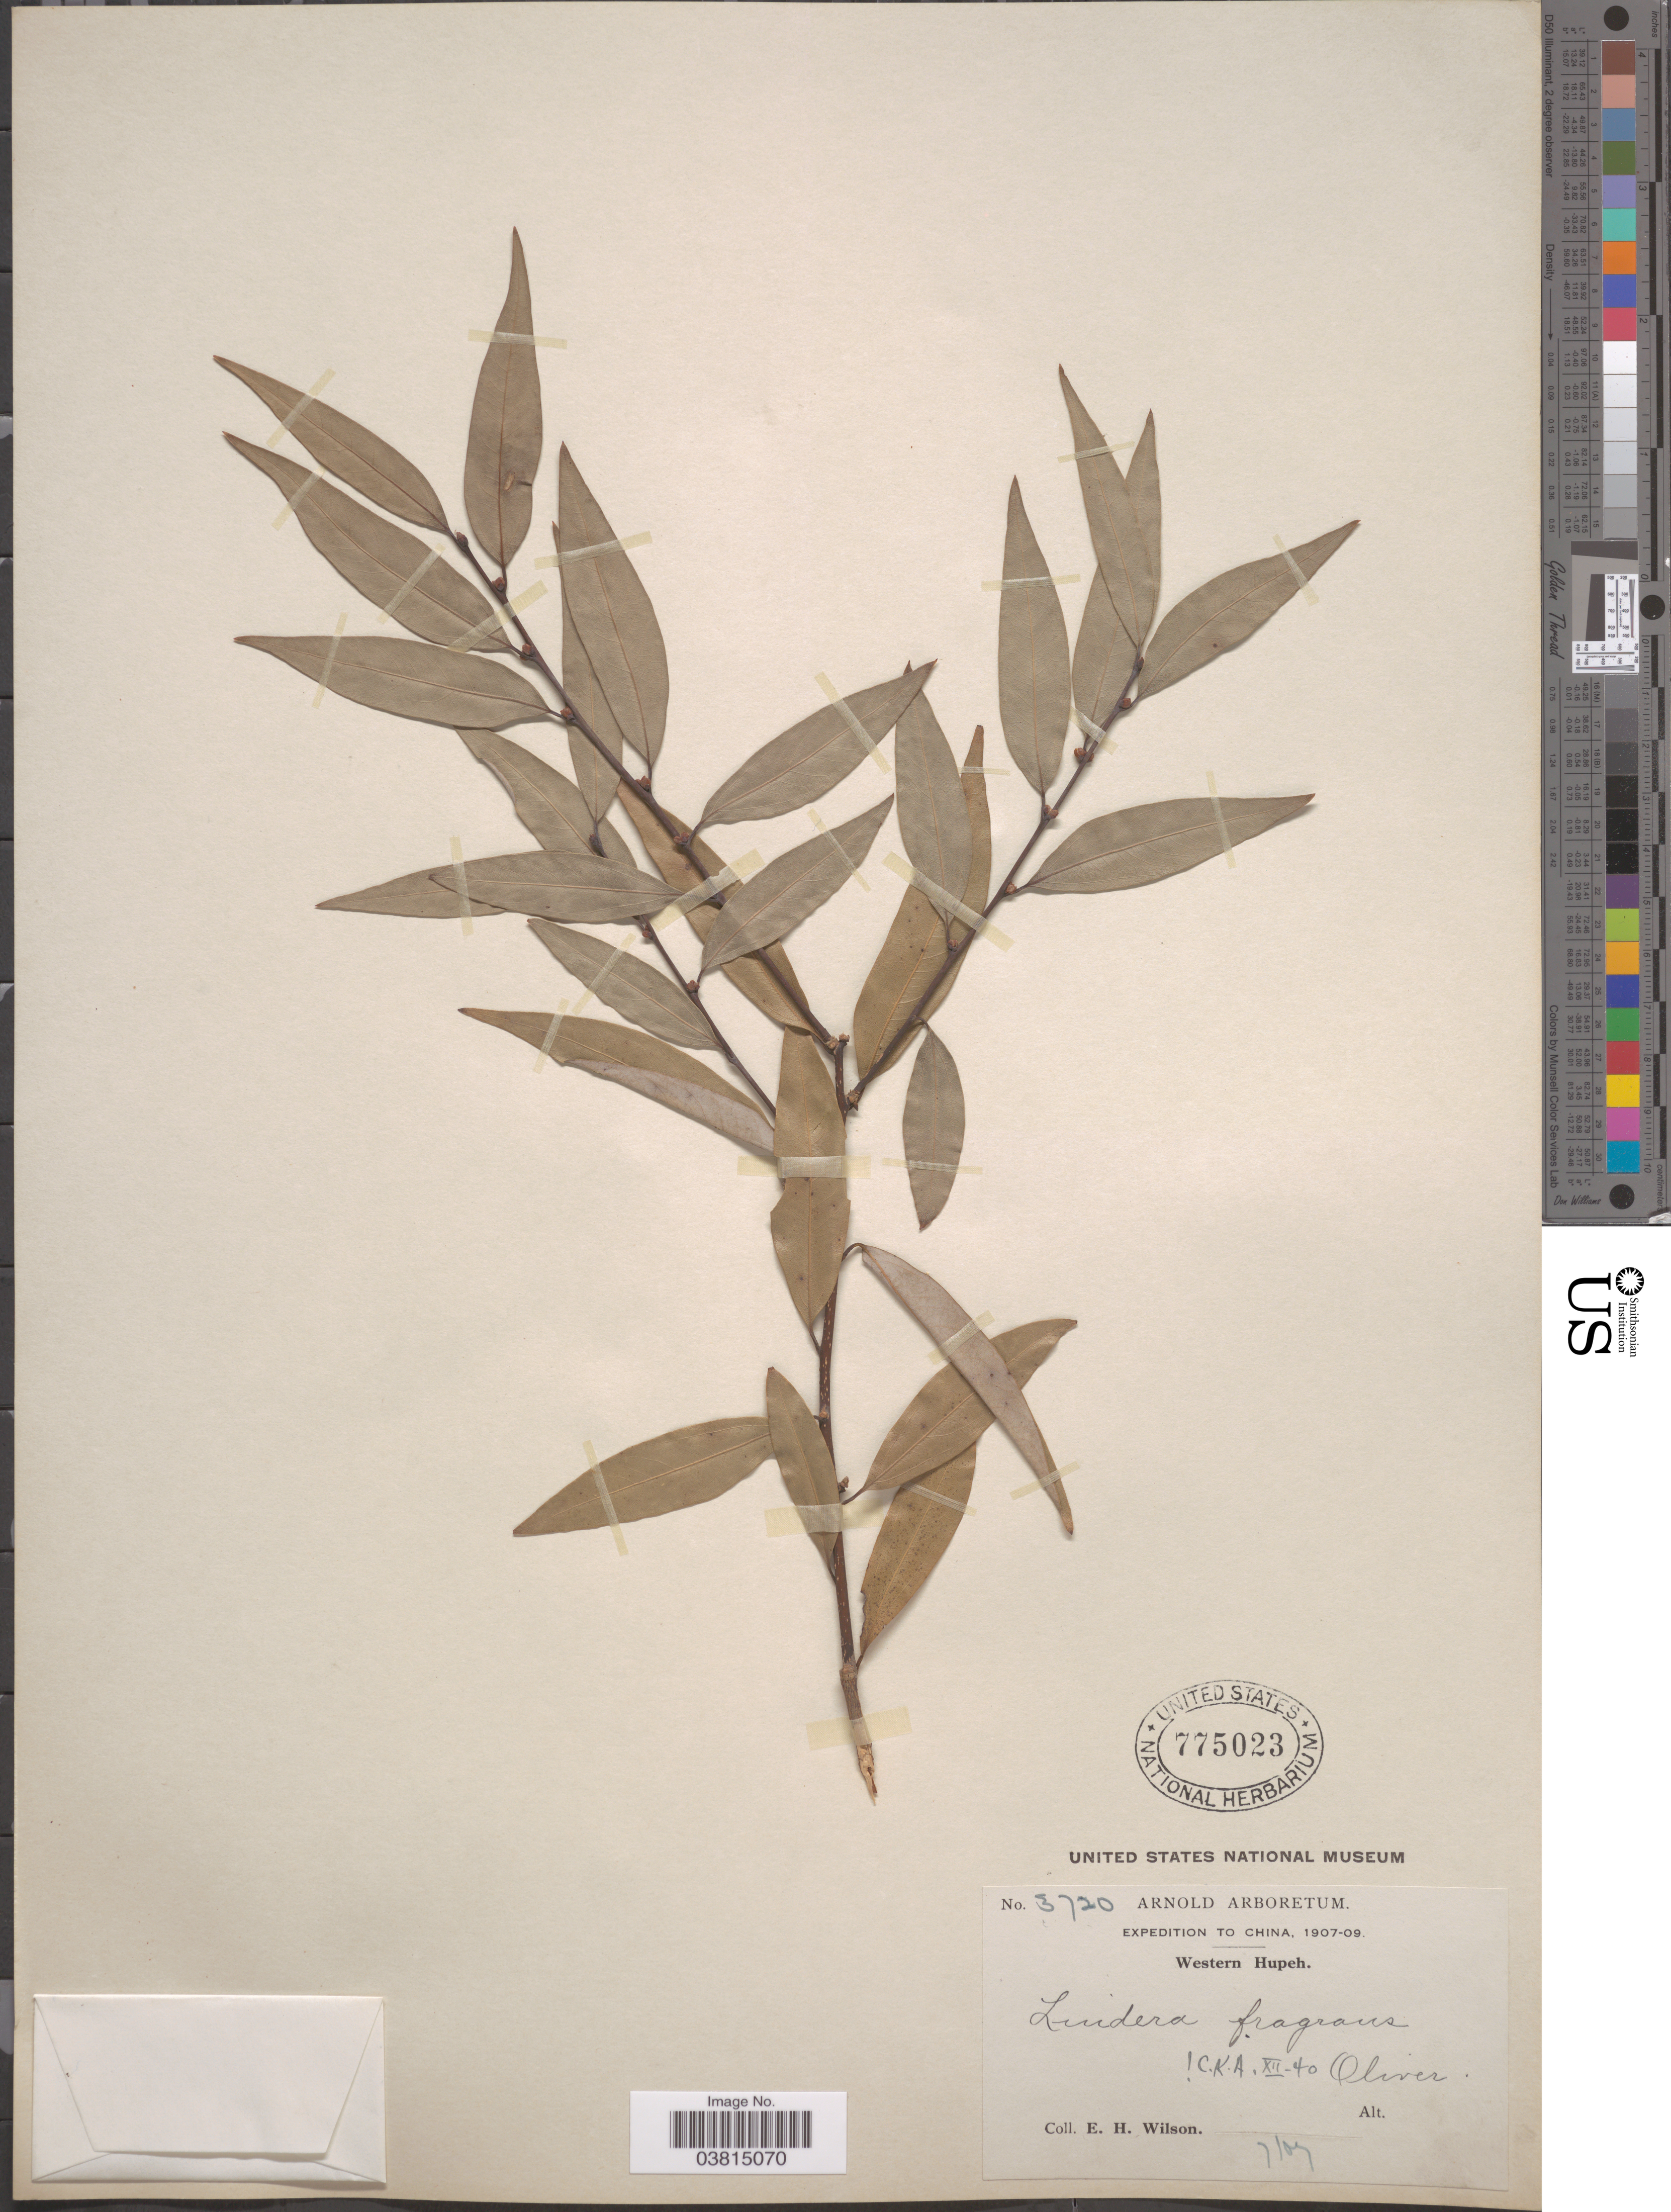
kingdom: Plantae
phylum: Tracheophyta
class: Magnoliopsida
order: Laurales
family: Lauraceae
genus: Lindera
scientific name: Lindera fragrans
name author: Oliv.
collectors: E. Wilson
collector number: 3720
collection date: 1907-07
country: China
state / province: Hubei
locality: Western Hupeh.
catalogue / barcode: US 775023